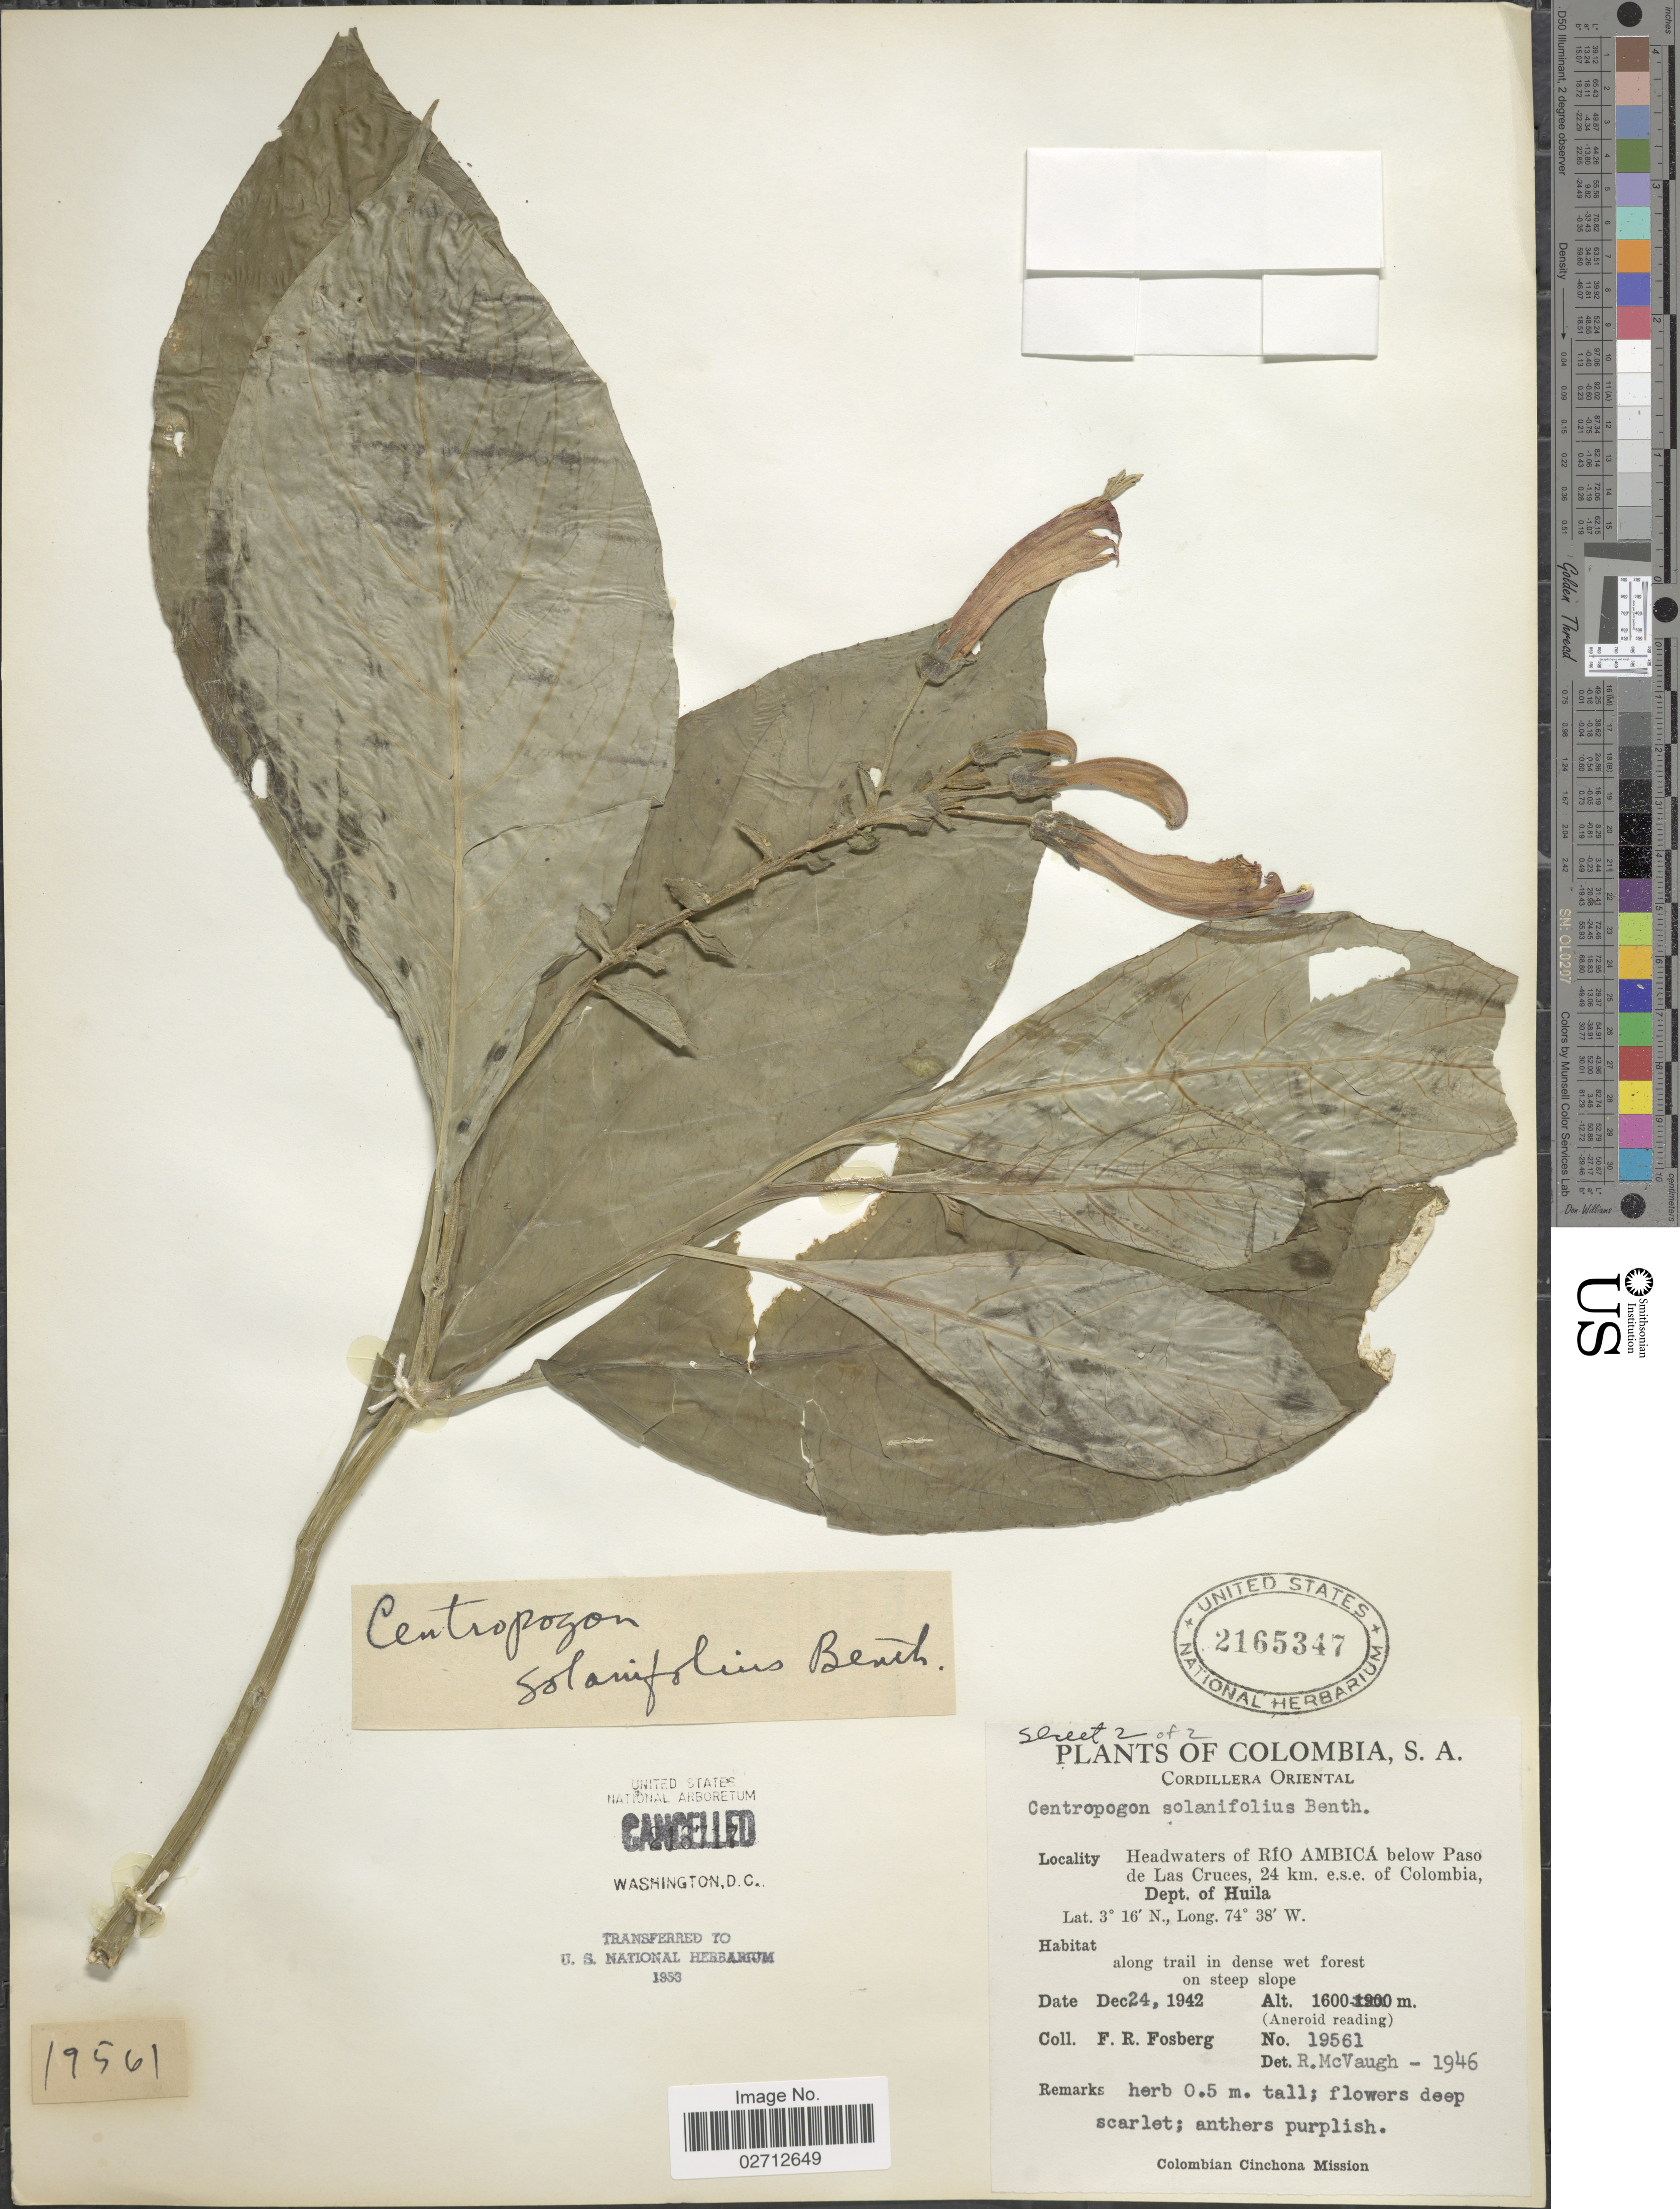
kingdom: Plantae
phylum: Tracheophyta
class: Magnoliopsida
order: Asterales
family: Campanulaceae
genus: Centropogon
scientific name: Centropogon solanifolius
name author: Benth.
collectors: F. R. Fosberg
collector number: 19561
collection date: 1942-12-24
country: Colombia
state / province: Huila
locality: Cordillera Oriental, Headwaters of Río Ambicá below Paso de Las Cruces, 24 km e.s.e. of Colombia, Dept. of Huila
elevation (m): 1600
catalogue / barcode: US 2165347